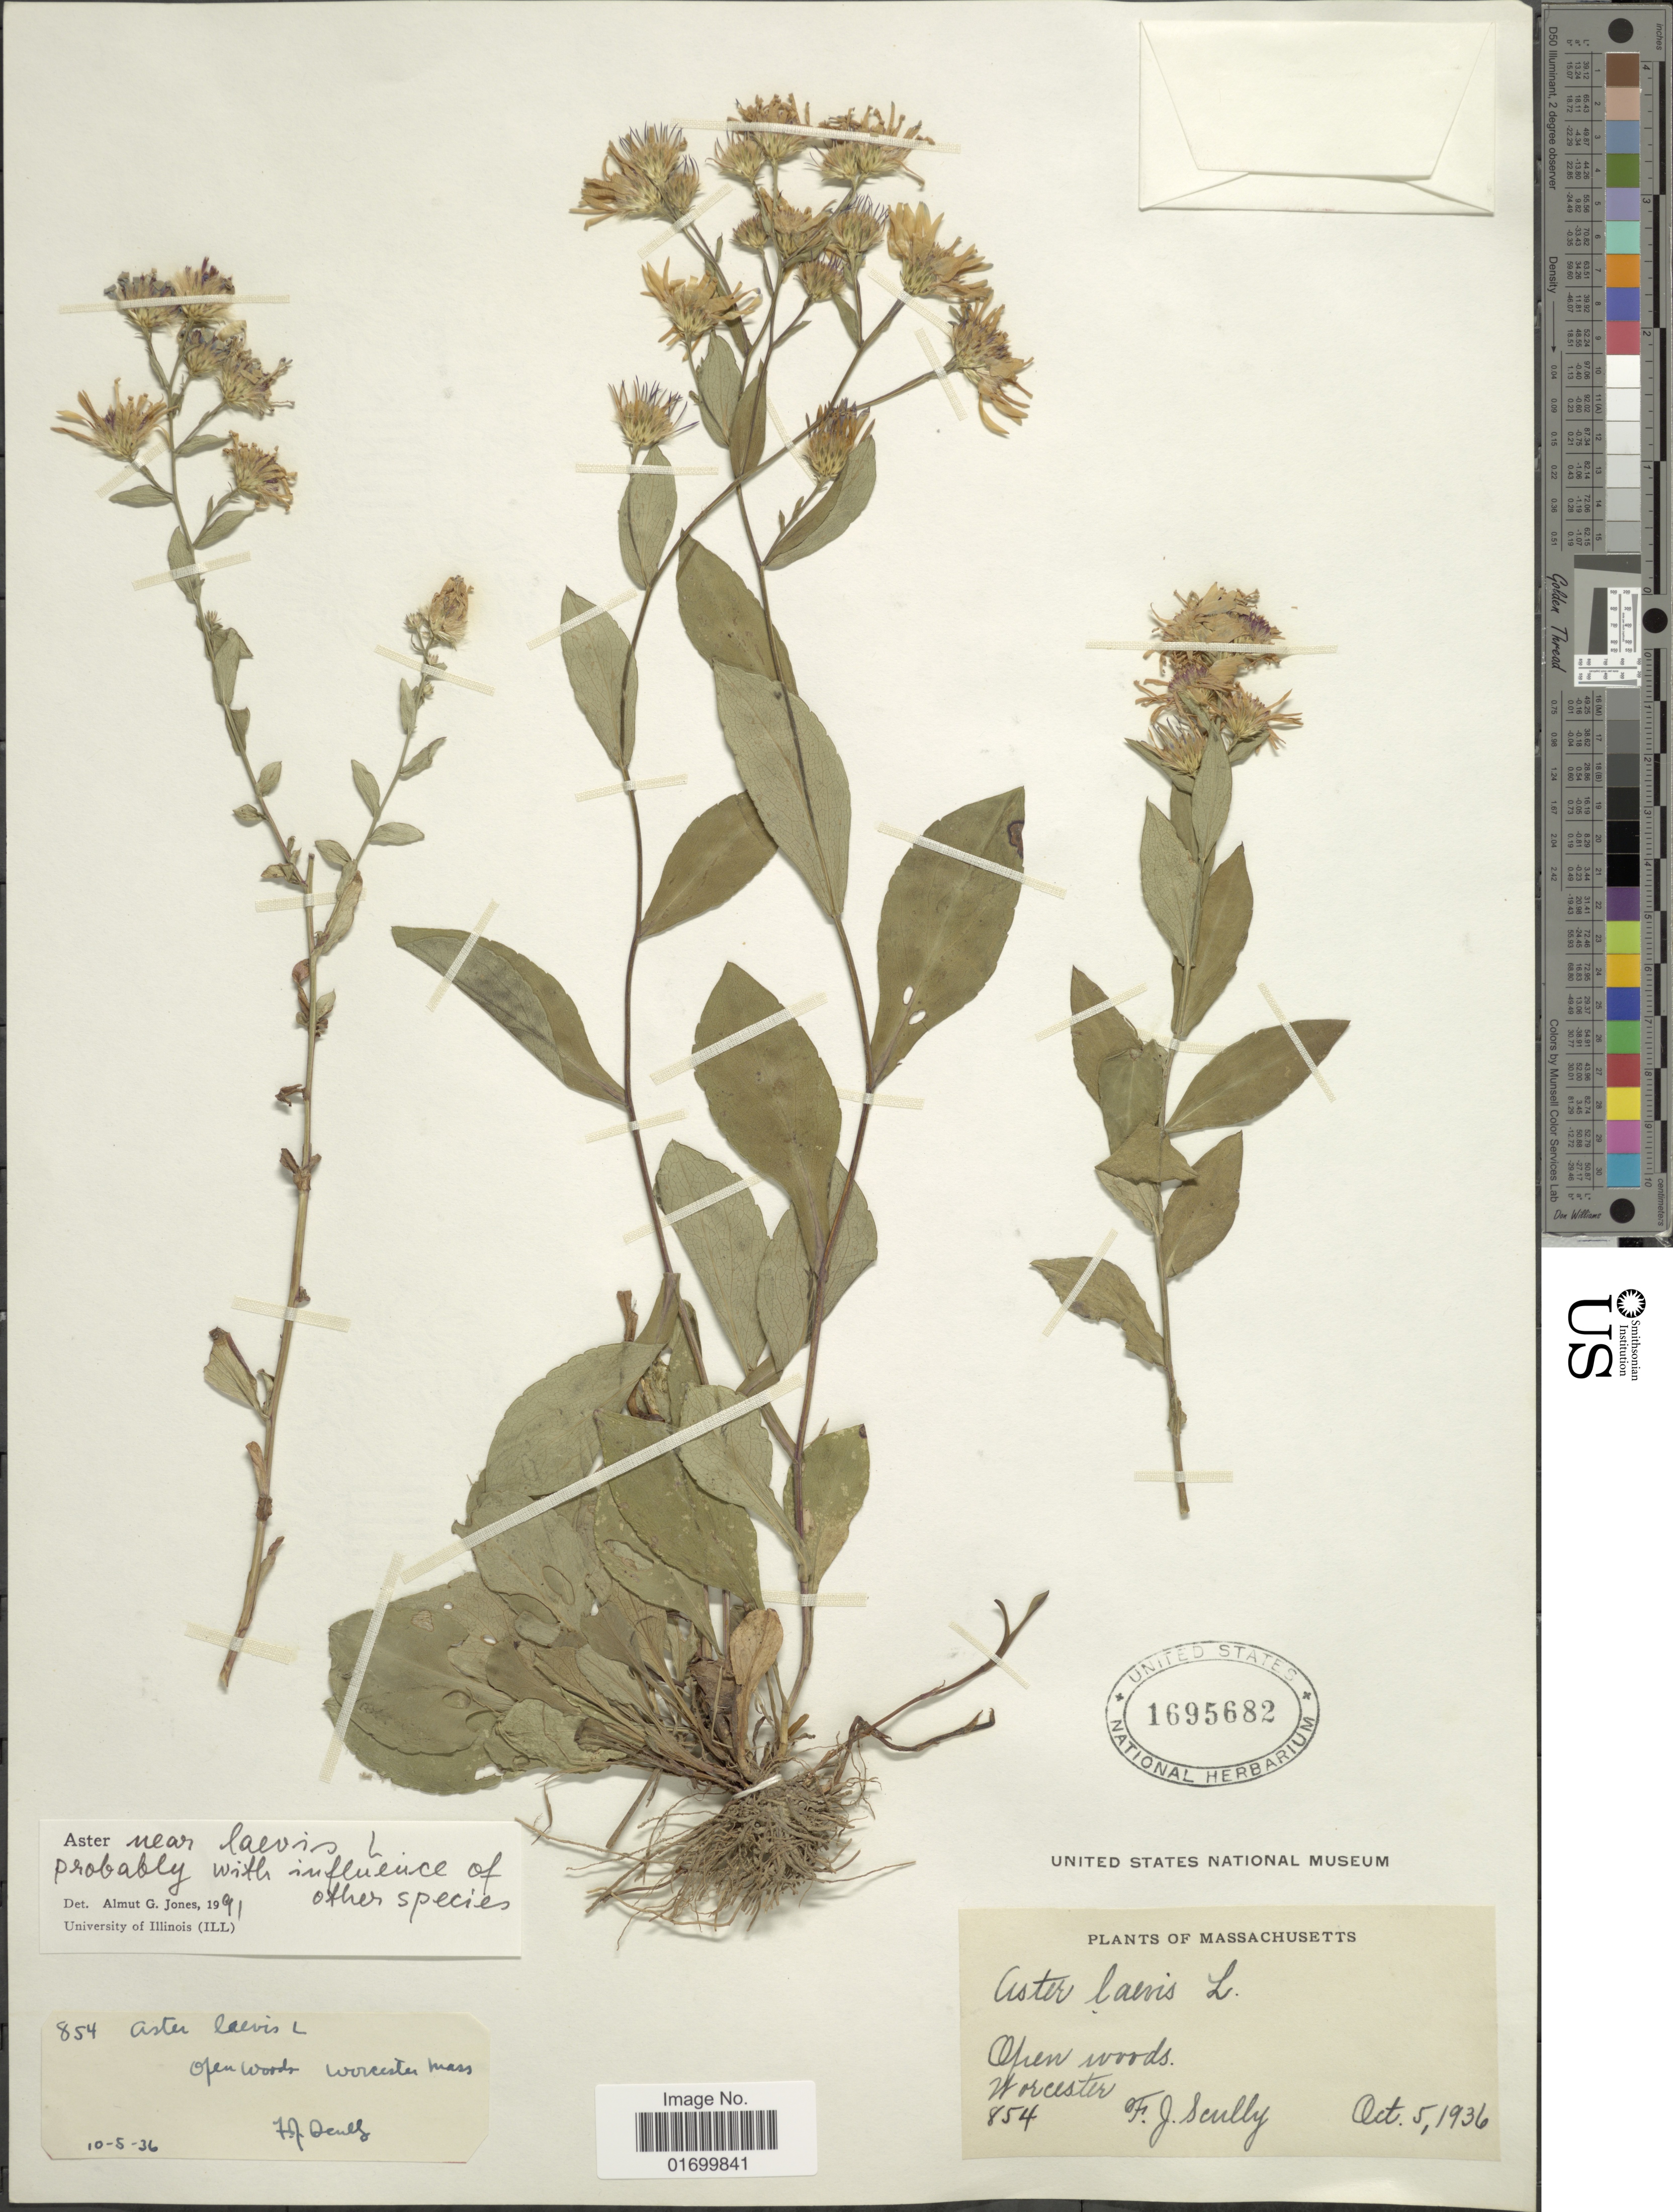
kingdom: Plantae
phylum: Tracheophyta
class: Magnoliopsida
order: Asterales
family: Asteraceae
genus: Symphyotrichum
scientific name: Symphyotrichum laeve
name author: (L.) Á. Löve & D. Löve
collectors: F. J. Scully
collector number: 854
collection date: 1936-05-10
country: United States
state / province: Massachusetts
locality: Worcester.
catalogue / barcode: US 1695682